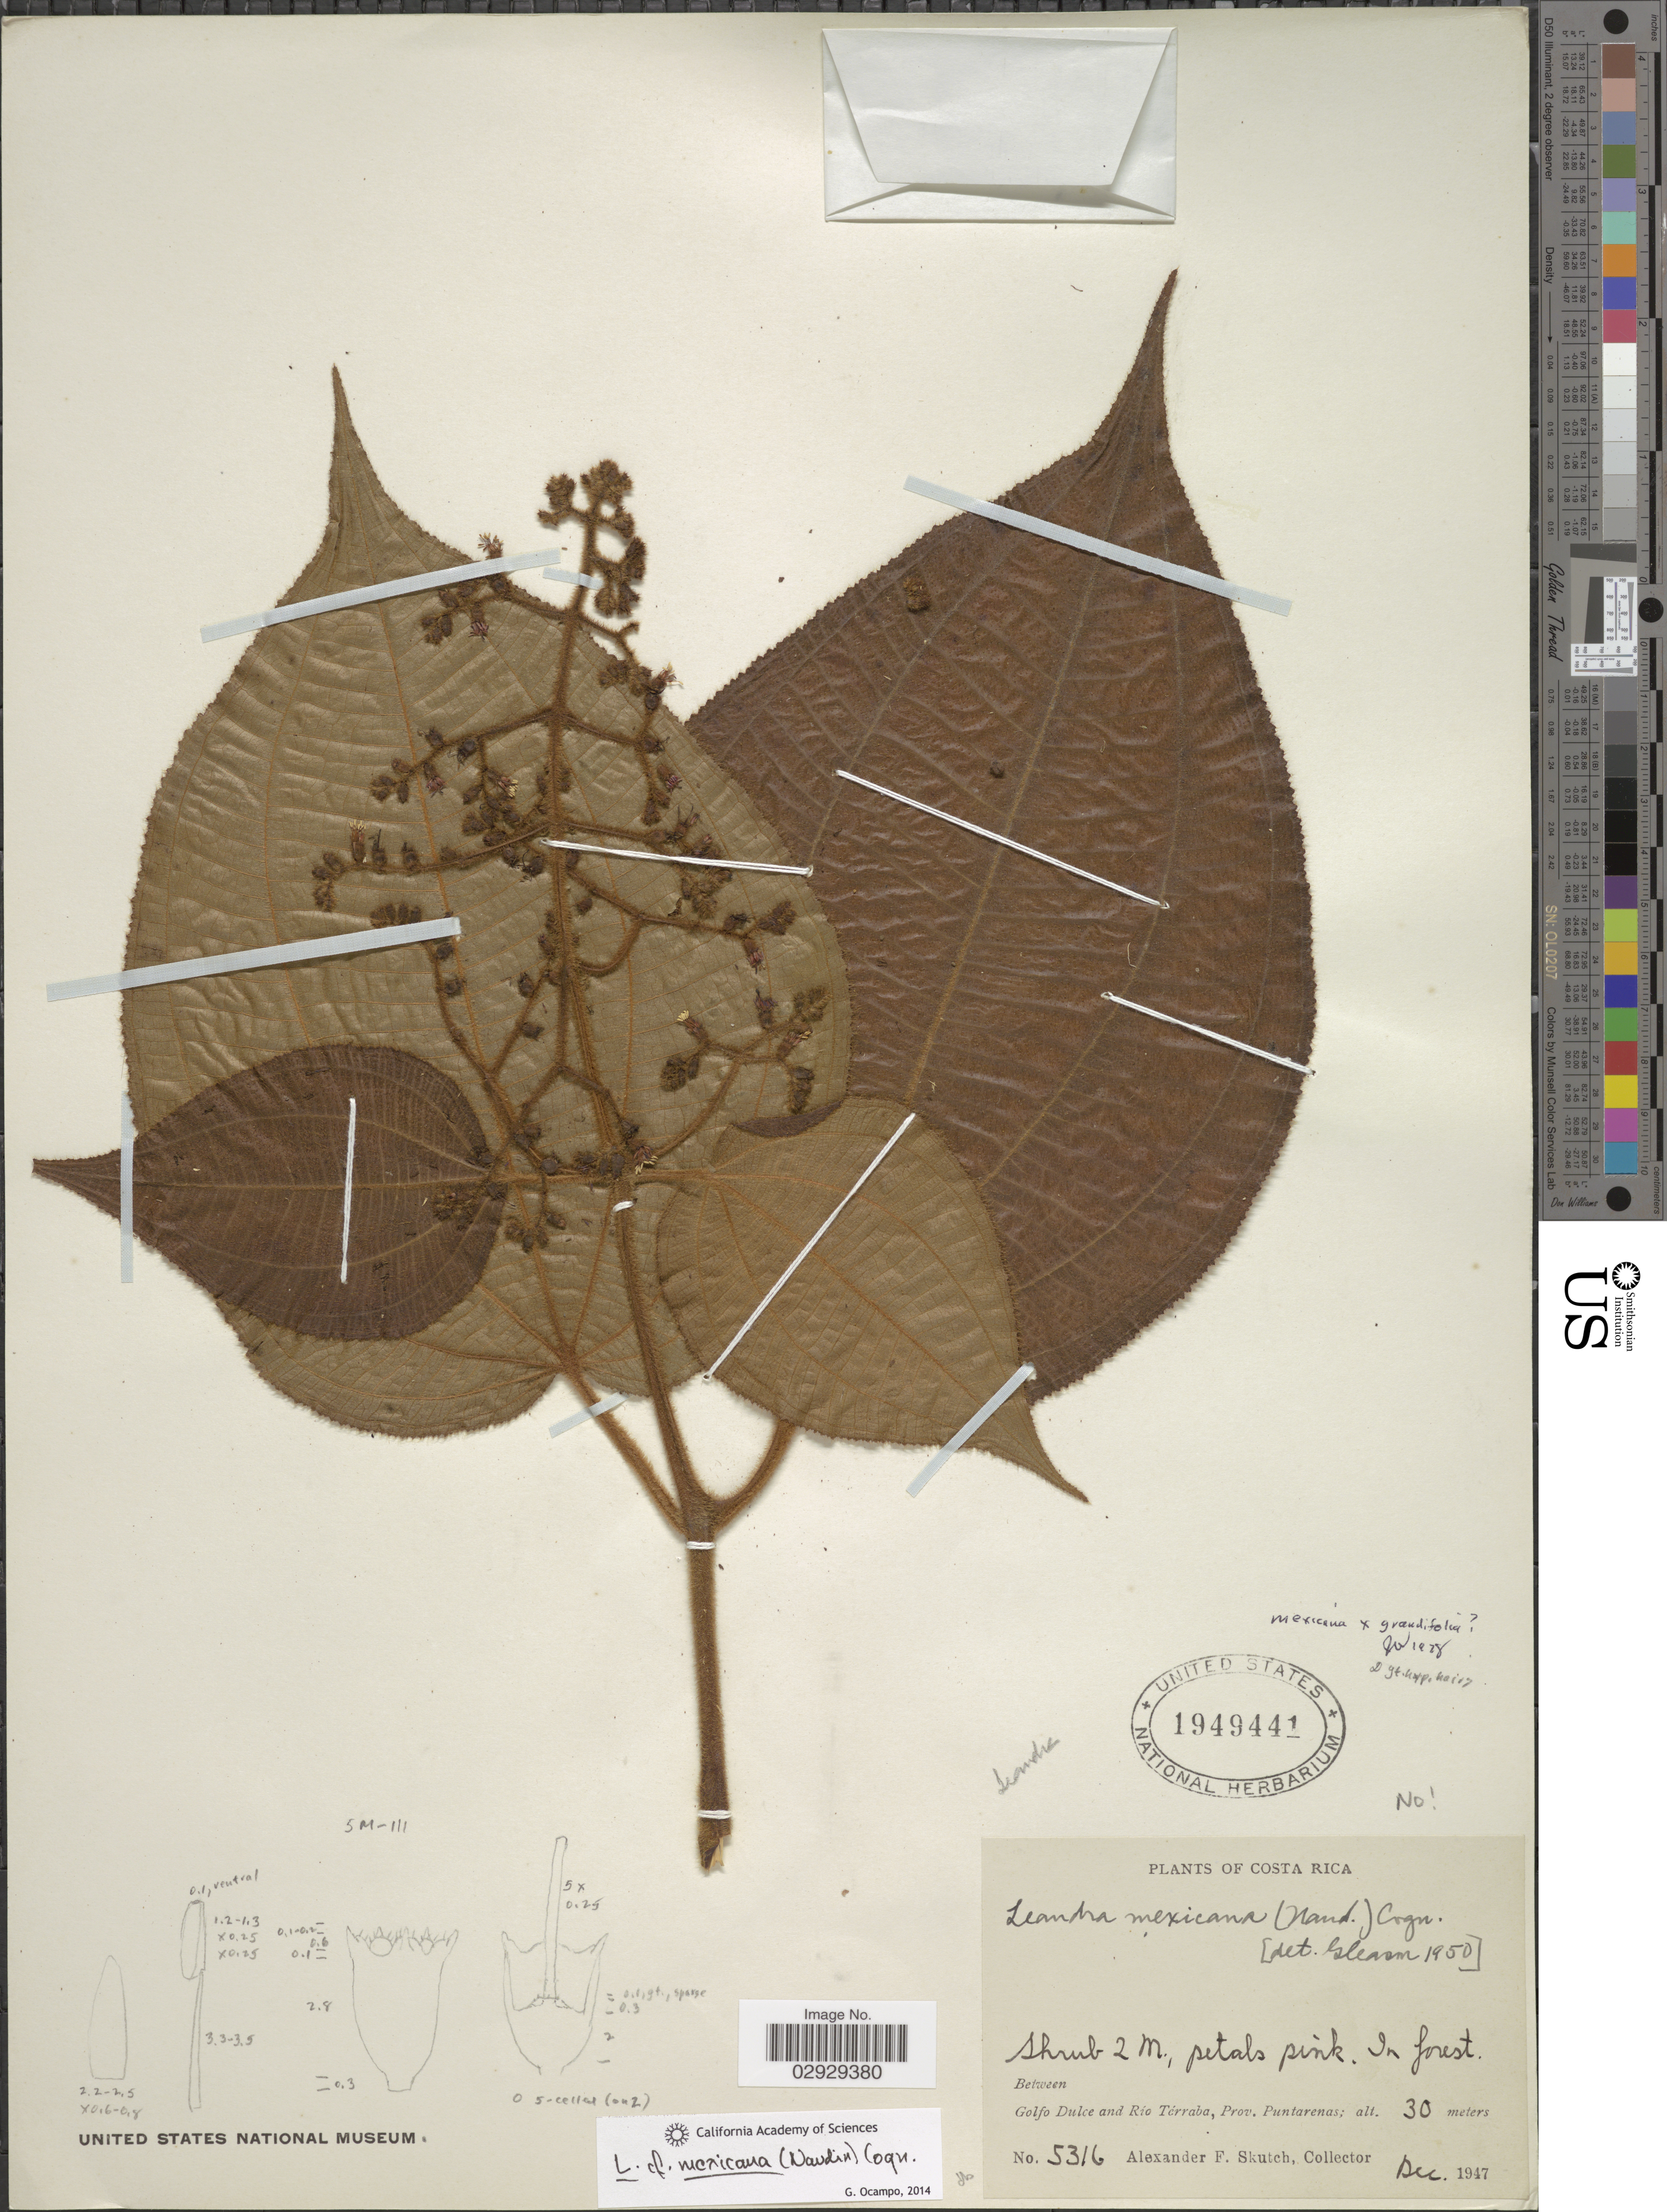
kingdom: Plantae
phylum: Tracheophyta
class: Magnoliopsida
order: Myrtales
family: Melastomataceae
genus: Leandra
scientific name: Leandra mexicana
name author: (Naudin) Cogn.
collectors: A. F. Skutch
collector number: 5316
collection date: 1947-12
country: Costa Rica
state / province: Puntarenas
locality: Between Golfo Dulce and Río Térraba.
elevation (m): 30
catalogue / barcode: US 1949441